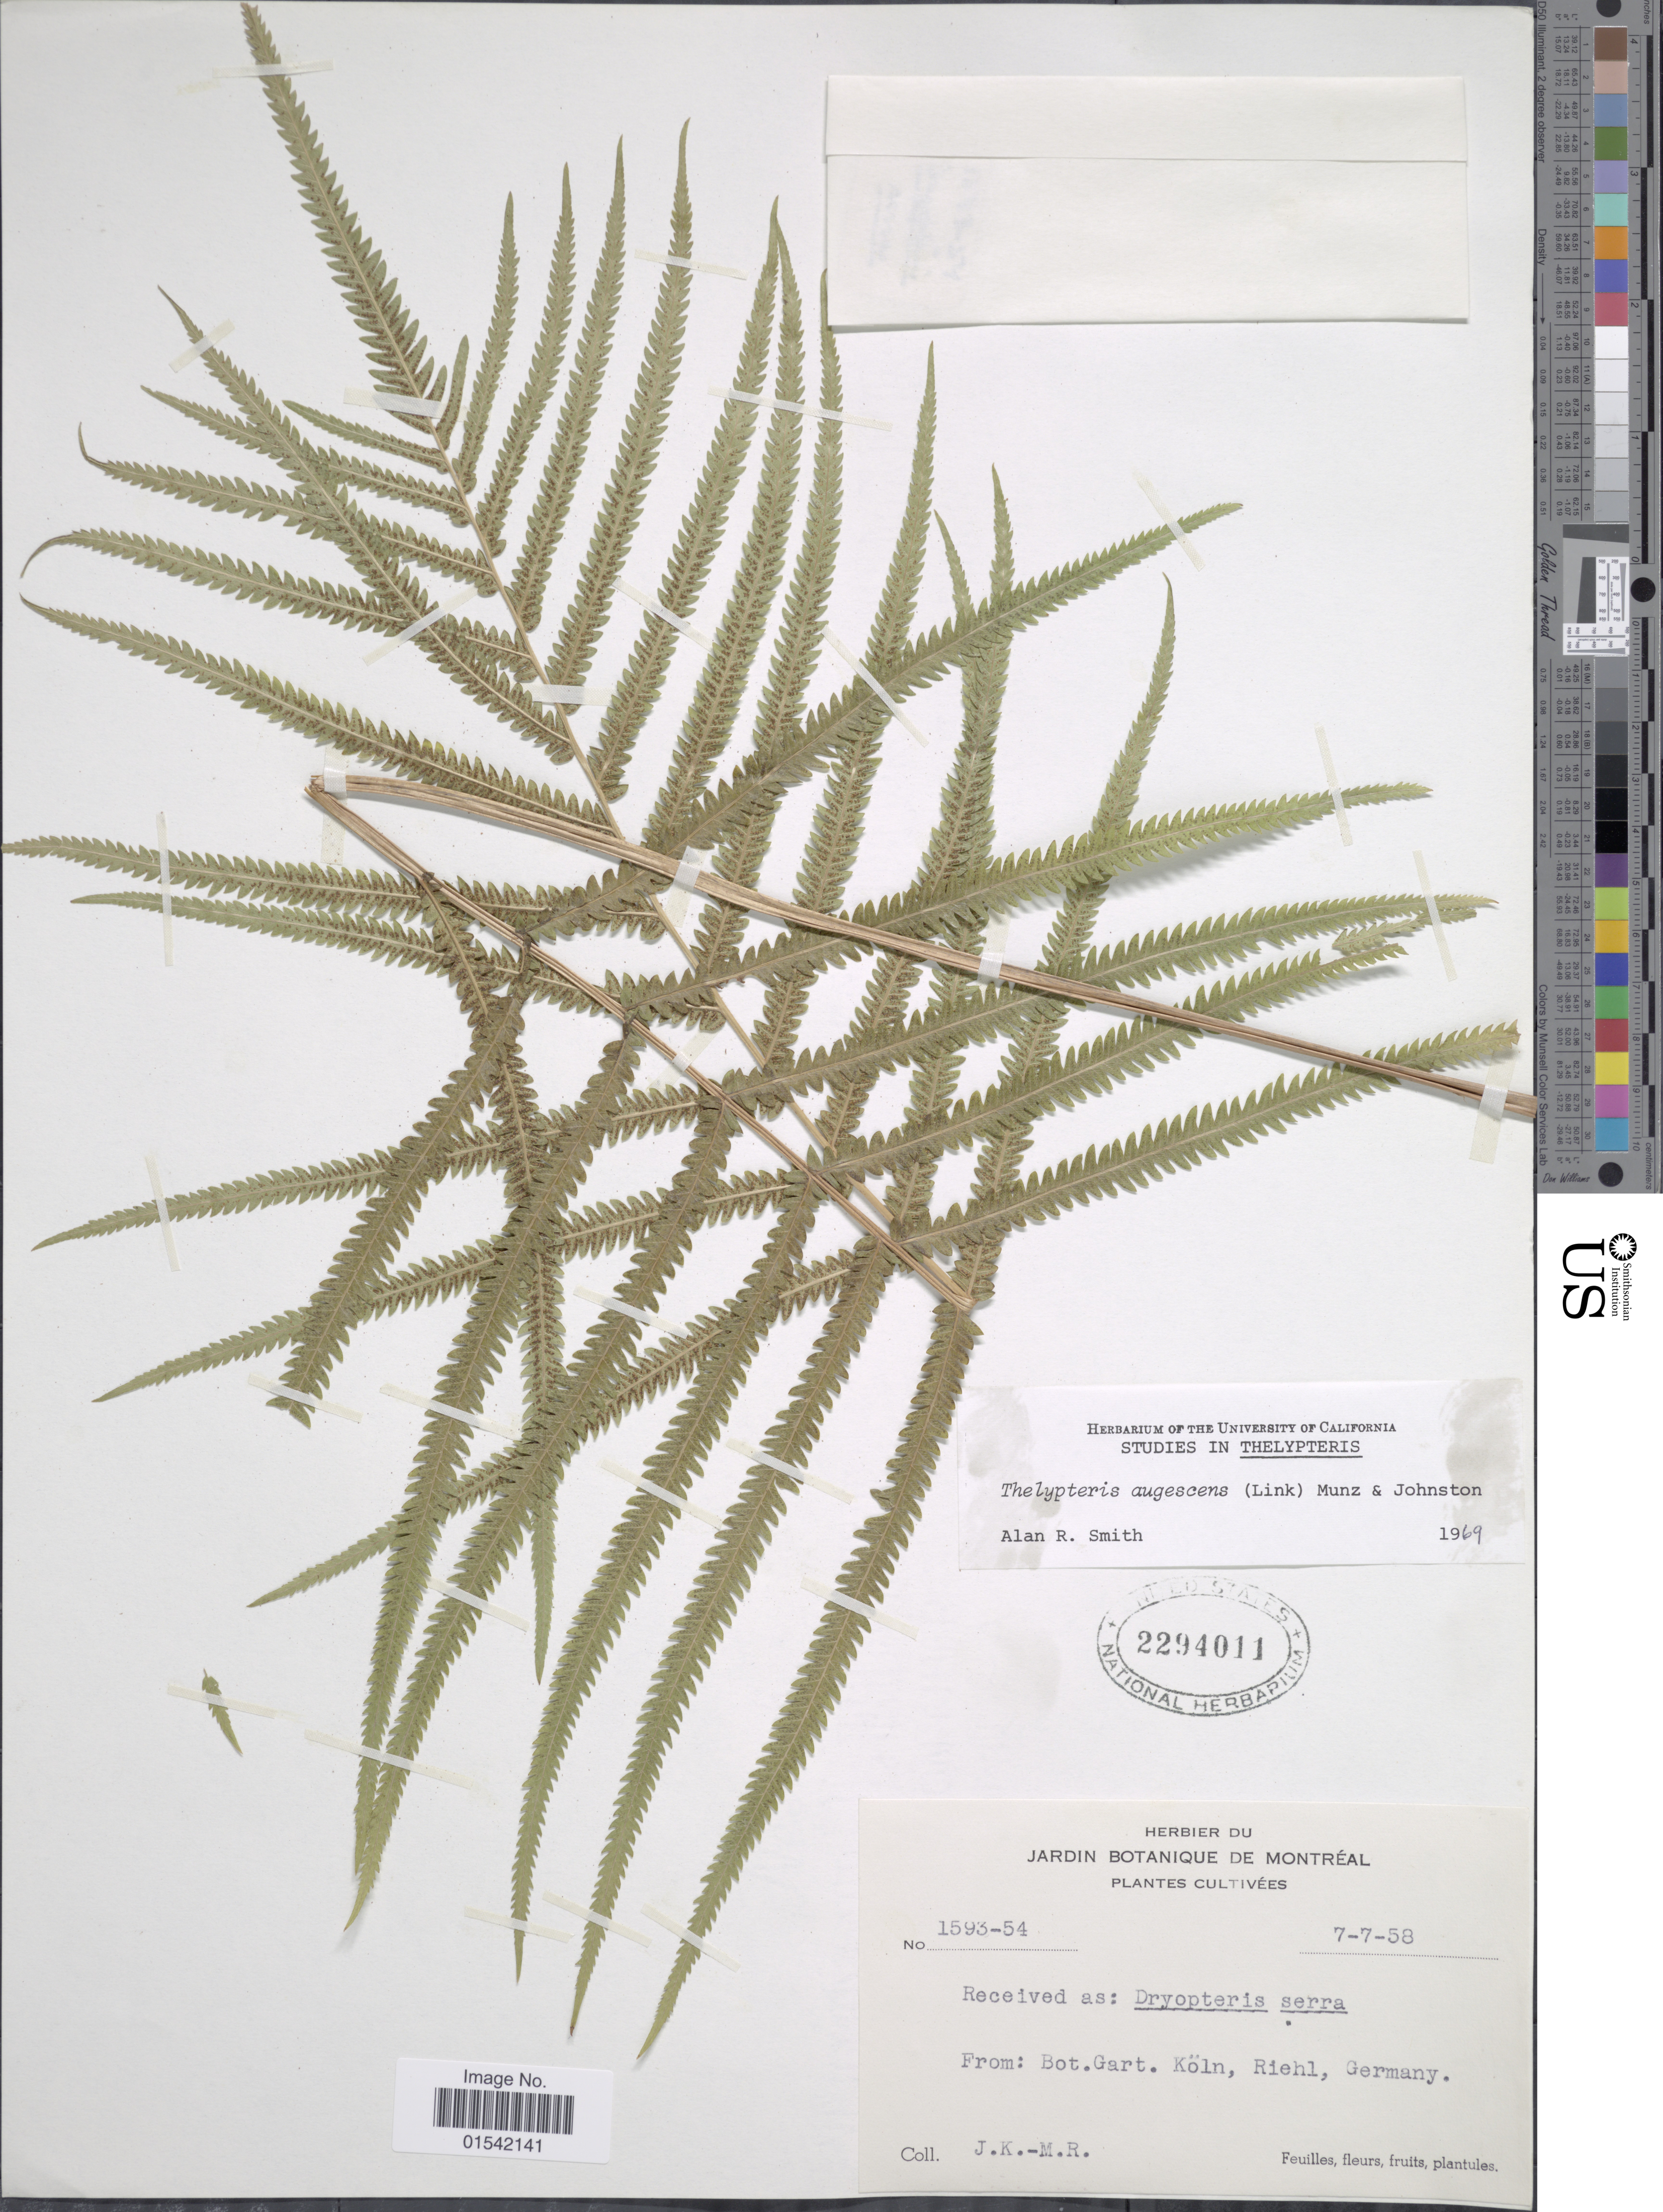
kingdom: Plantae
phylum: Tracheophyta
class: Polypodiopsida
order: Polypodiales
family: Thelypteridaceae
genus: Cyclosorus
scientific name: Cyclosorus augescens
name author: (Link) Mazumdar & Mukhop.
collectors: J. K. & M. R.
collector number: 1593-54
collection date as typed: Transcribed d/m/y: 7/7/58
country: Germany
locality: Bot. Gart. Köln, Riehl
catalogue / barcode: US 2294011